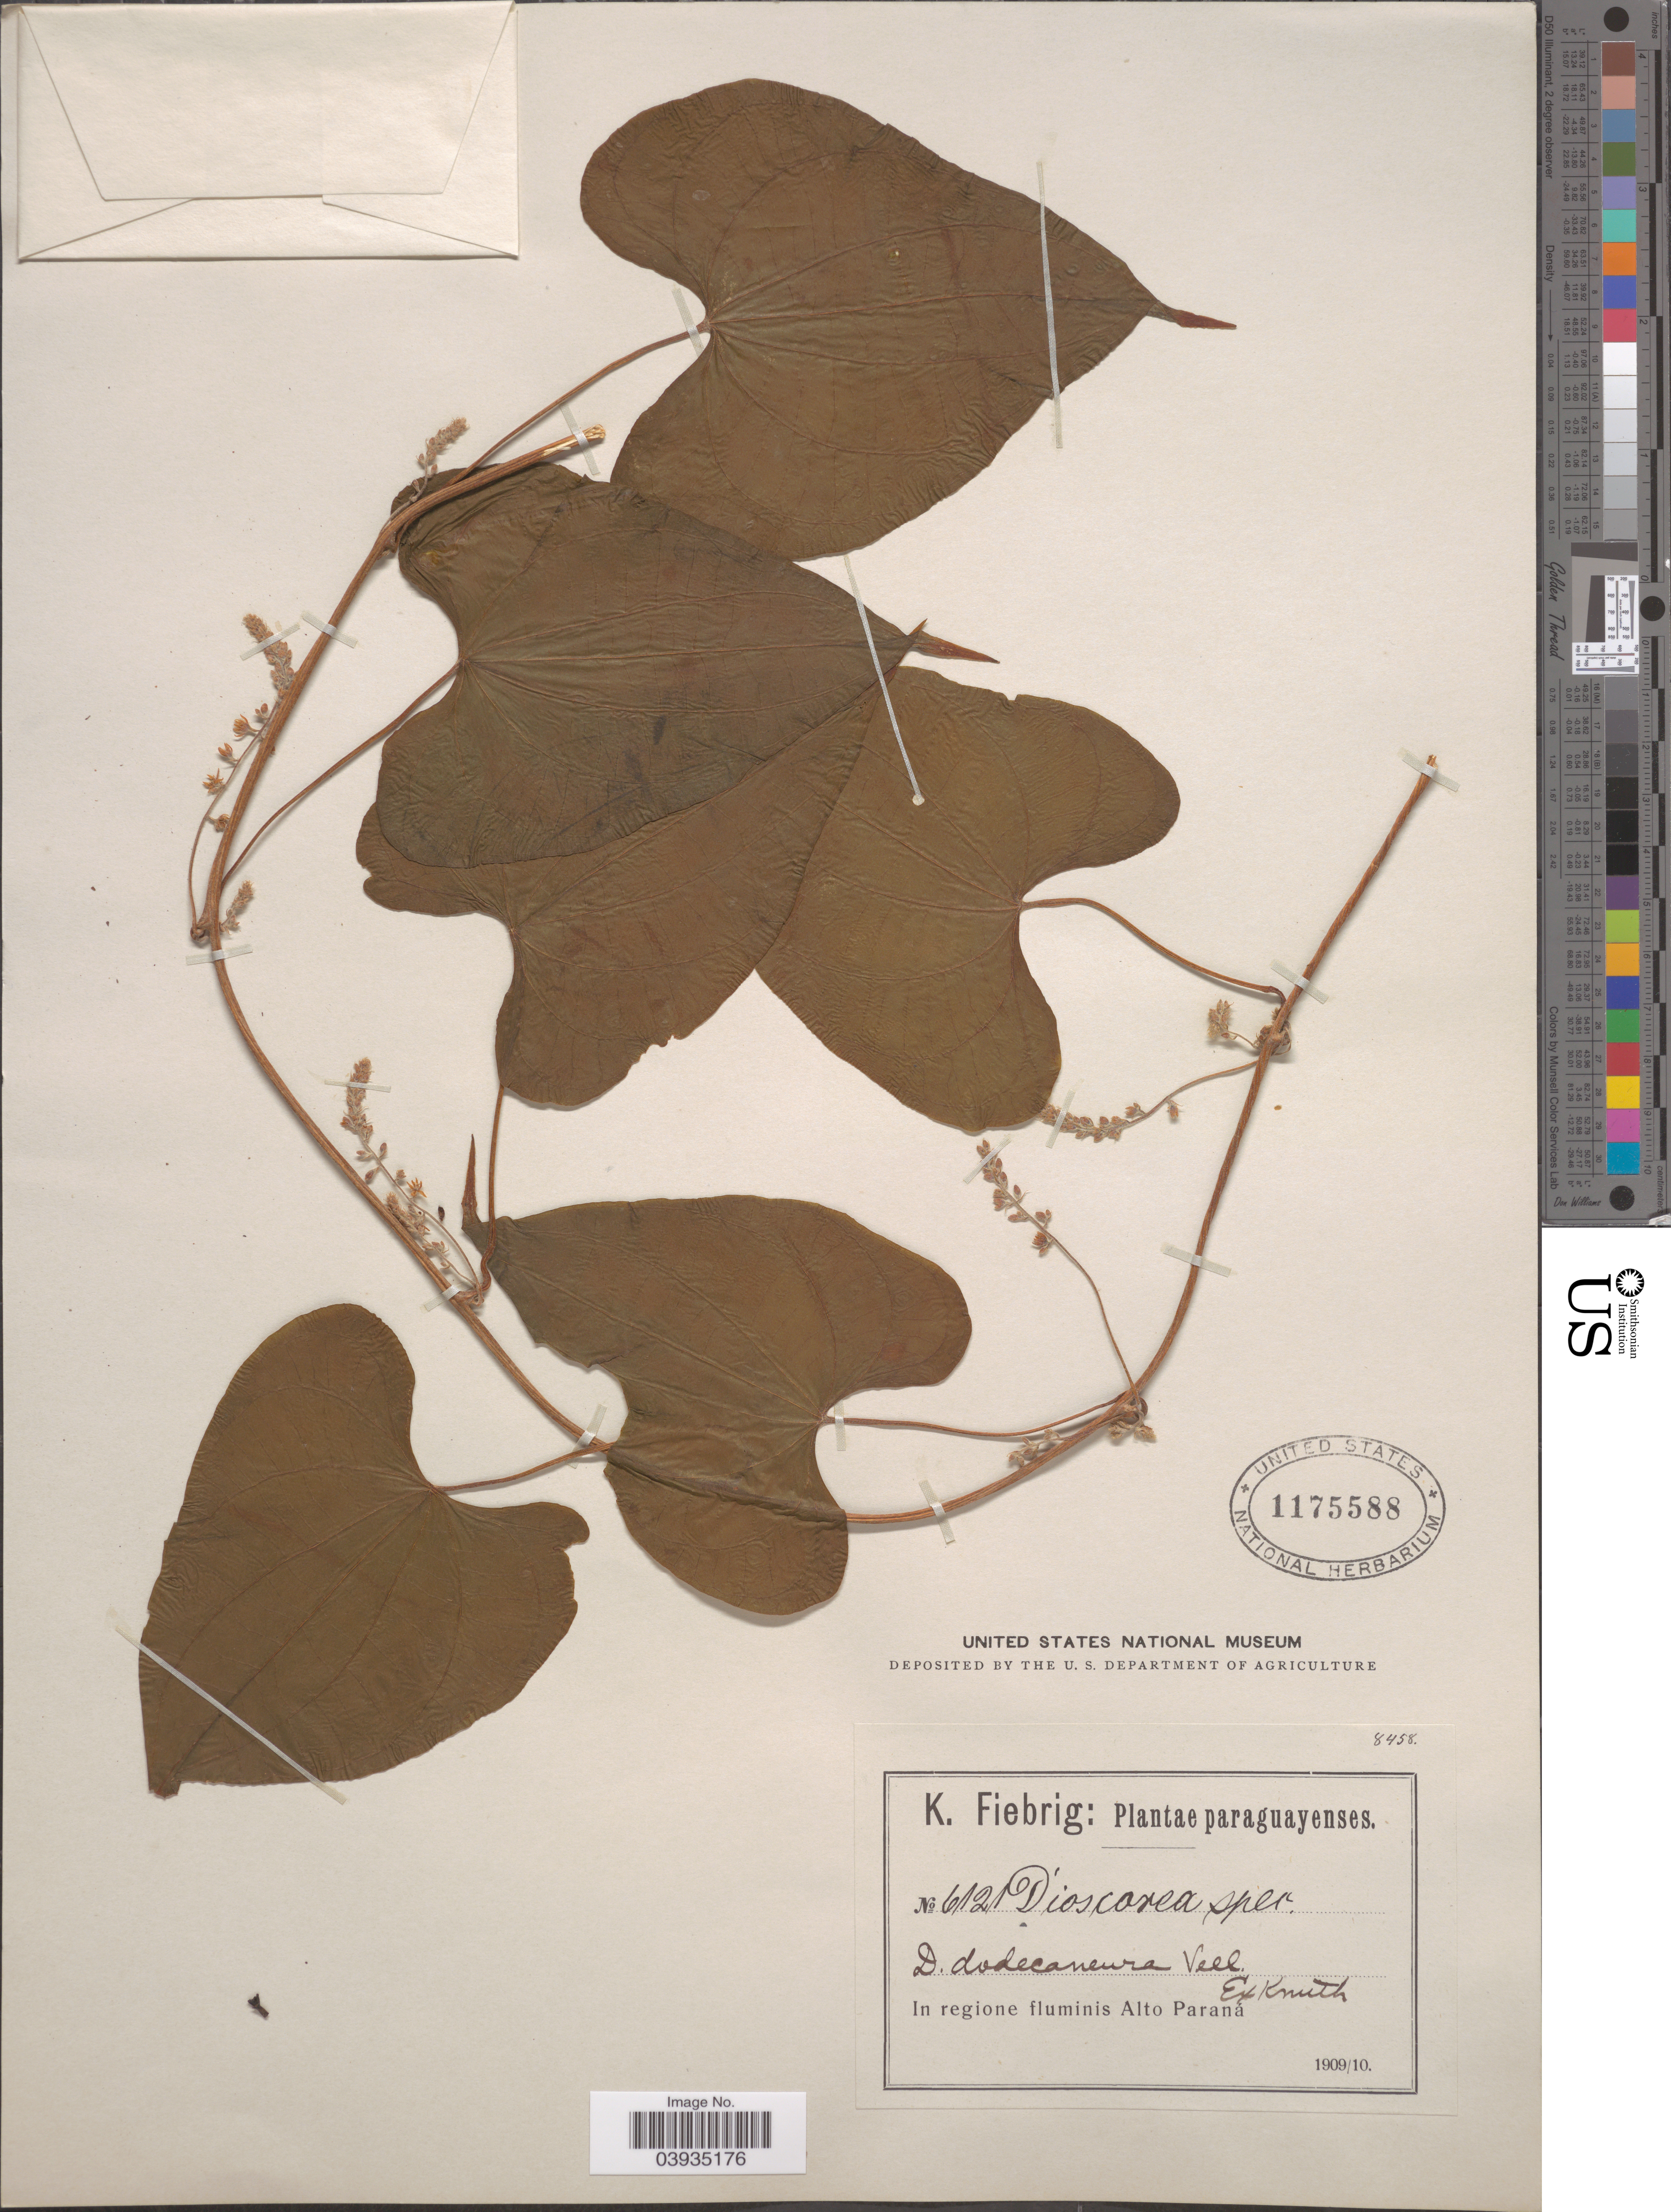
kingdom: Plantae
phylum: Tracheophyta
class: Liliopsida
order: Dioscoreales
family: Dioscoreaceae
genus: Dioscorea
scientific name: Dioscorea dodecaneura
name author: Vell.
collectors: K. Fiebrig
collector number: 6121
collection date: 1909/1910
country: Paraguay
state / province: Alto Parana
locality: In regione fluminis Alto Paraná.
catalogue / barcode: US 1175588